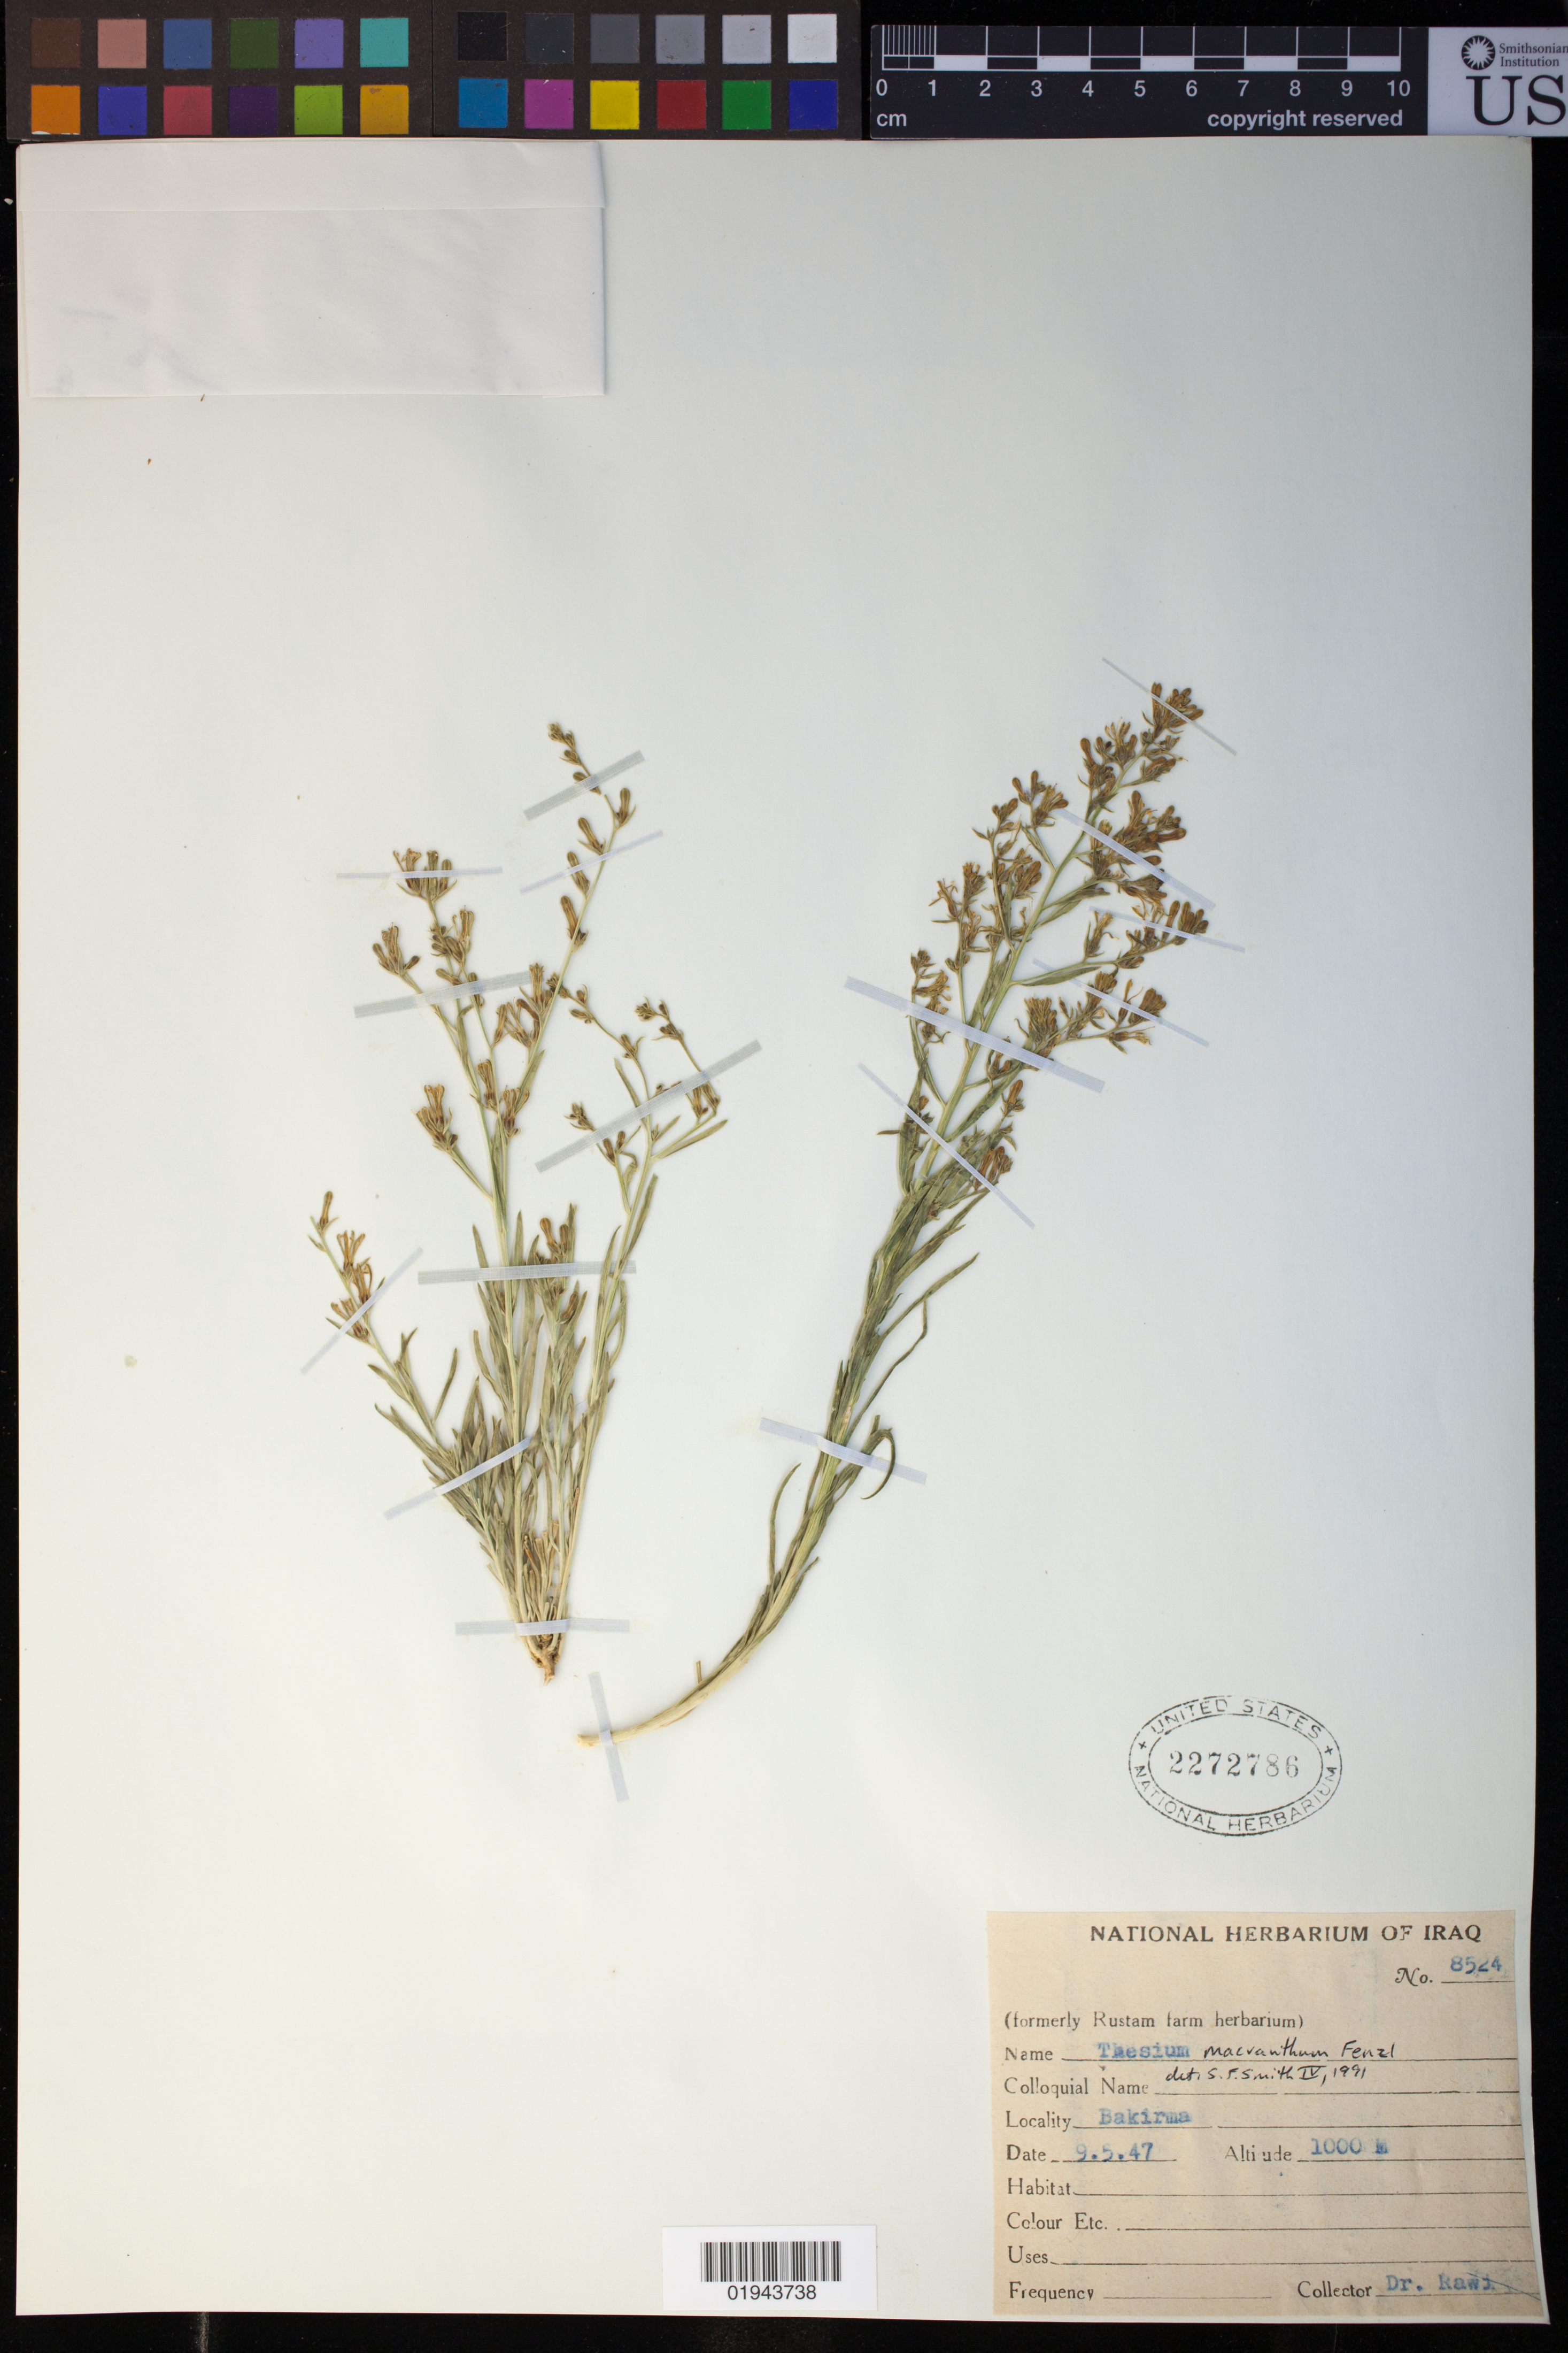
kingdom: Plantae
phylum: Tracheophyta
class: Magnoliopsida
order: Santalales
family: Thesiaceae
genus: Thesium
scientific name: Thesium macranthum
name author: C. Presl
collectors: -. Rawi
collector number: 8524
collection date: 1947-05-09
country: Israel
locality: Bakirma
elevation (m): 1000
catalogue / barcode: US 2272786